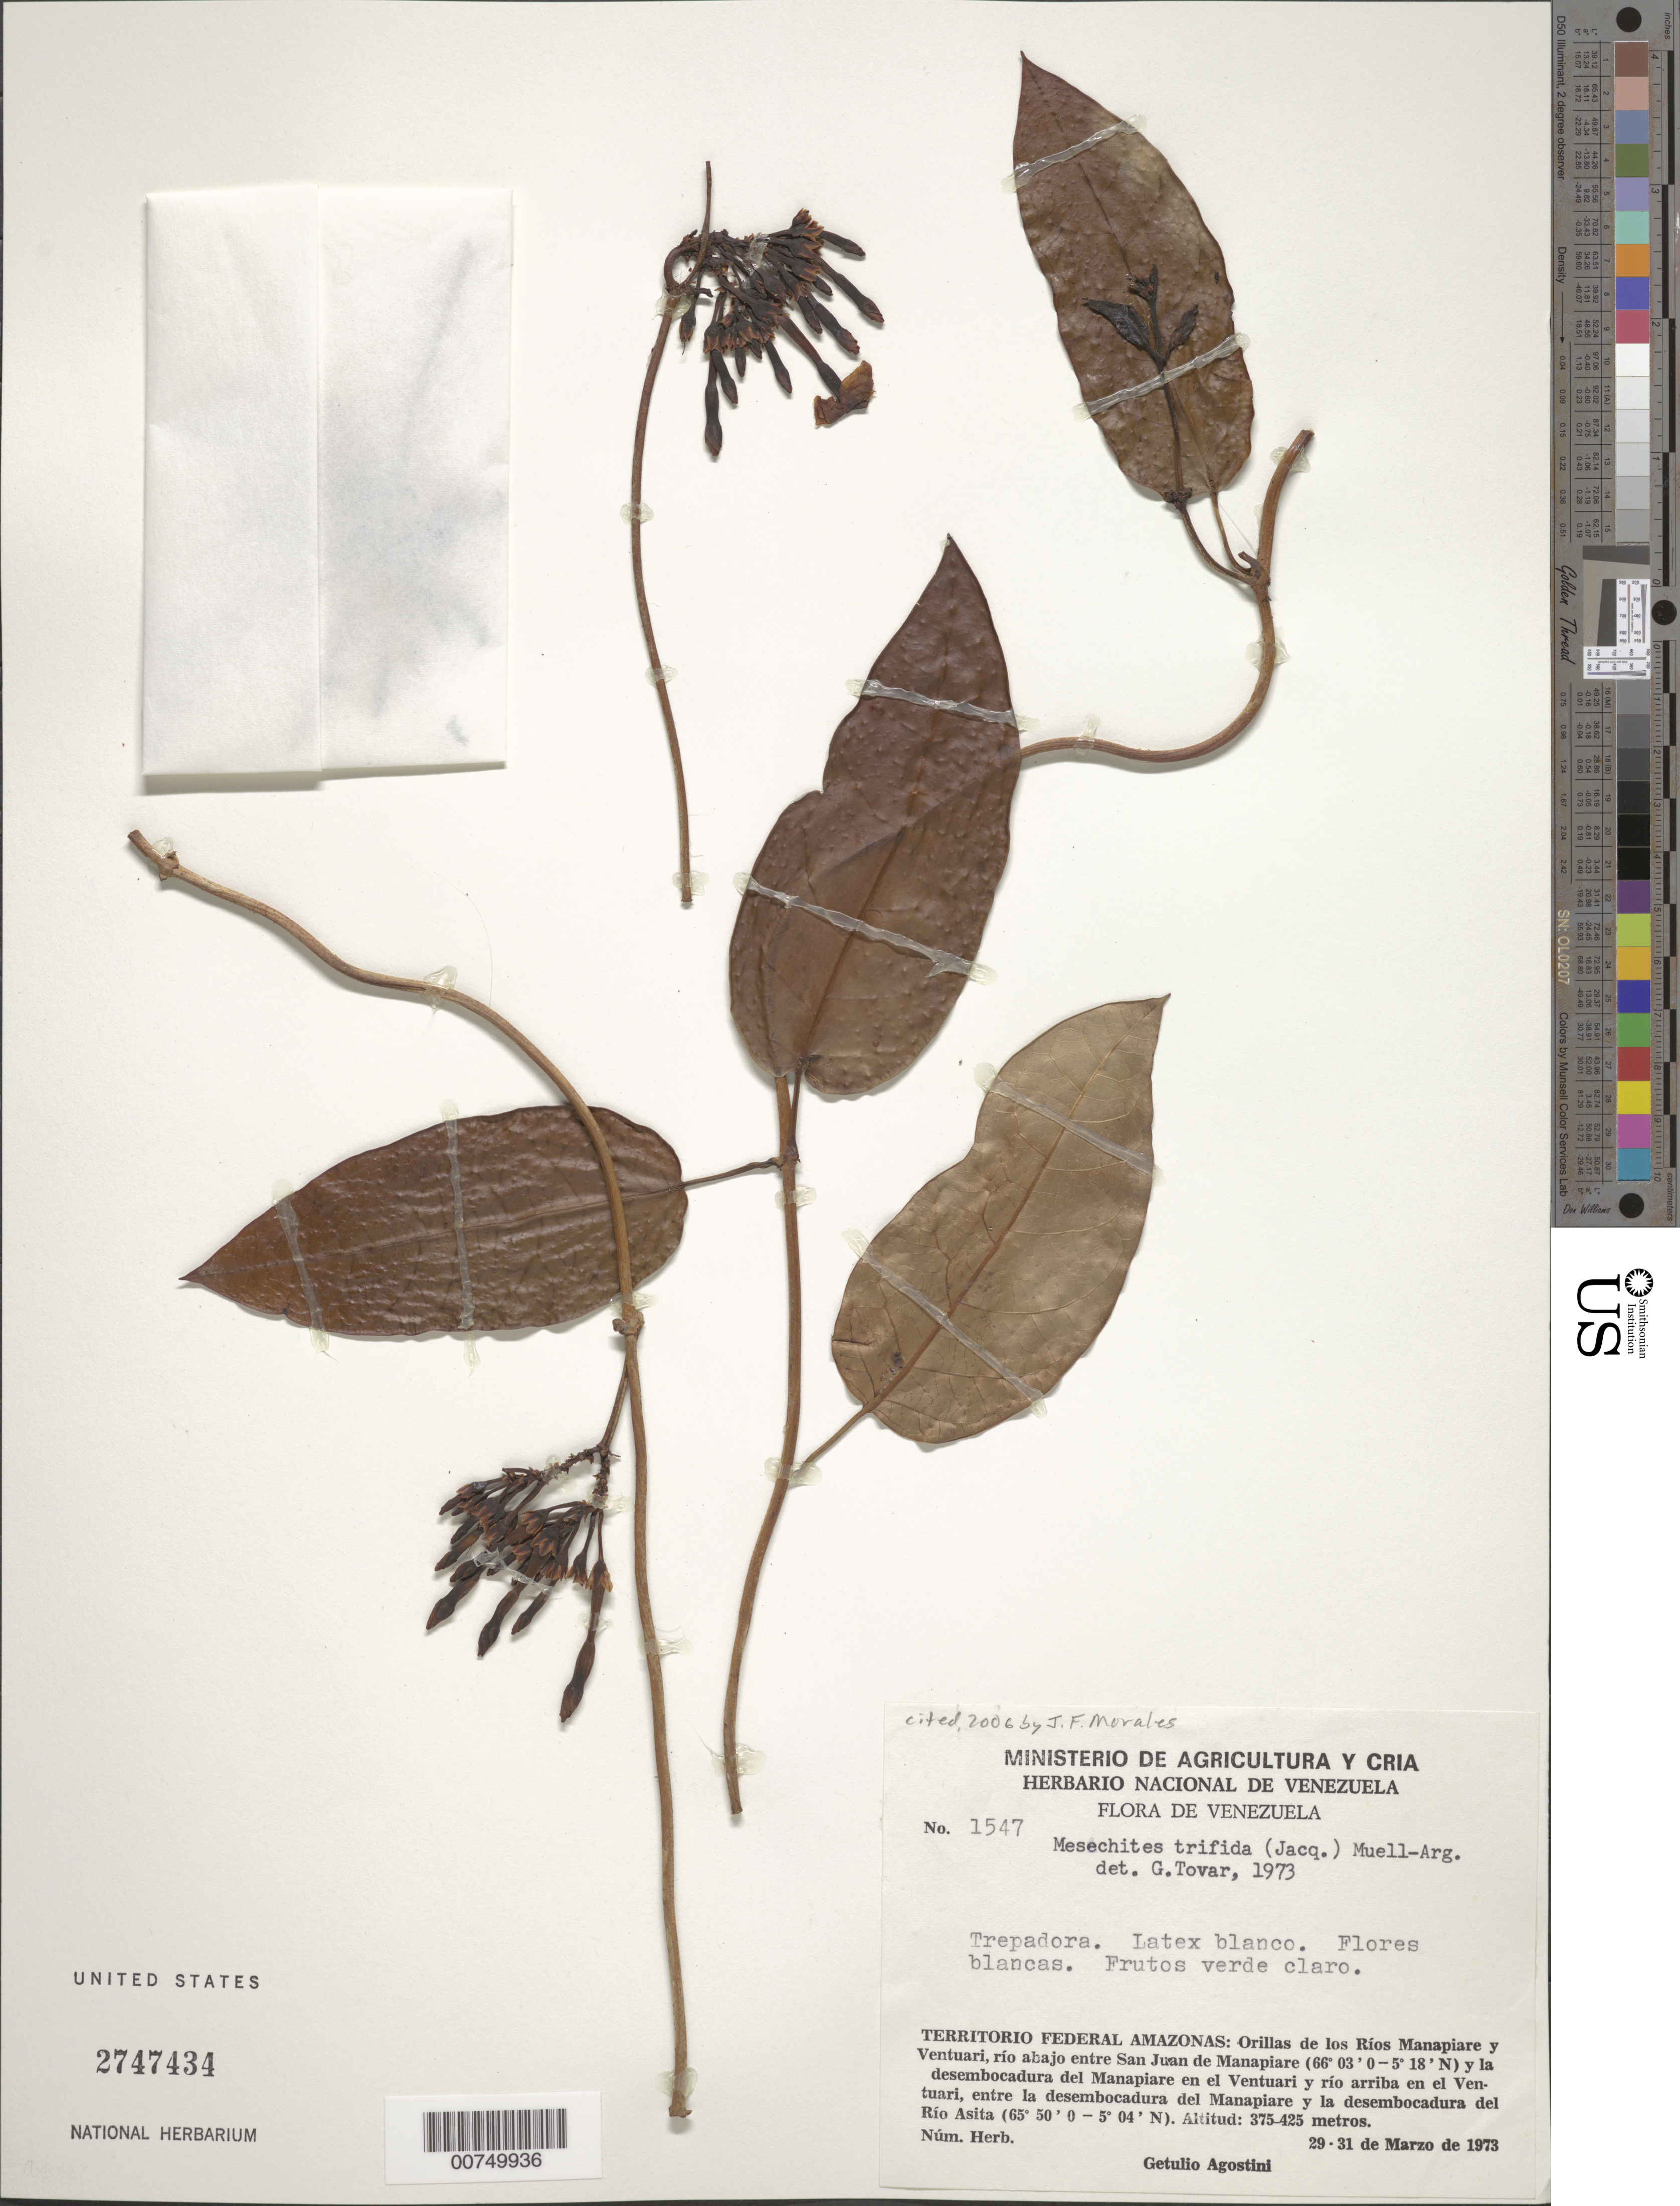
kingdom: Plantae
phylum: Tracheophyta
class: Magnoliopsida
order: Gentianales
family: Apocynaceae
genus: Mesechites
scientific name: Mesechites trifidus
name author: (Jacq.) Müll. Arg.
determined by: Tovar, G.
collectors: G. Agostini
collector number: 1547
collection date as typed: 29-Mar-73 to 31-Mar-73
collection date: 1973-03-29/1973-03-31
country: Venezuela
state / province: Amazonas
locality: Ríos Manapiare y Ventuari, río abajo entre San Juan de Manapiare y la desembocadura del Manapiare y la desembocadura del Río Asita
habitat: Orillas de los rios, y la desembocadura de Manapiare y Rio Asita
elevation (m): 375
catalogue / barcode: US 2749936